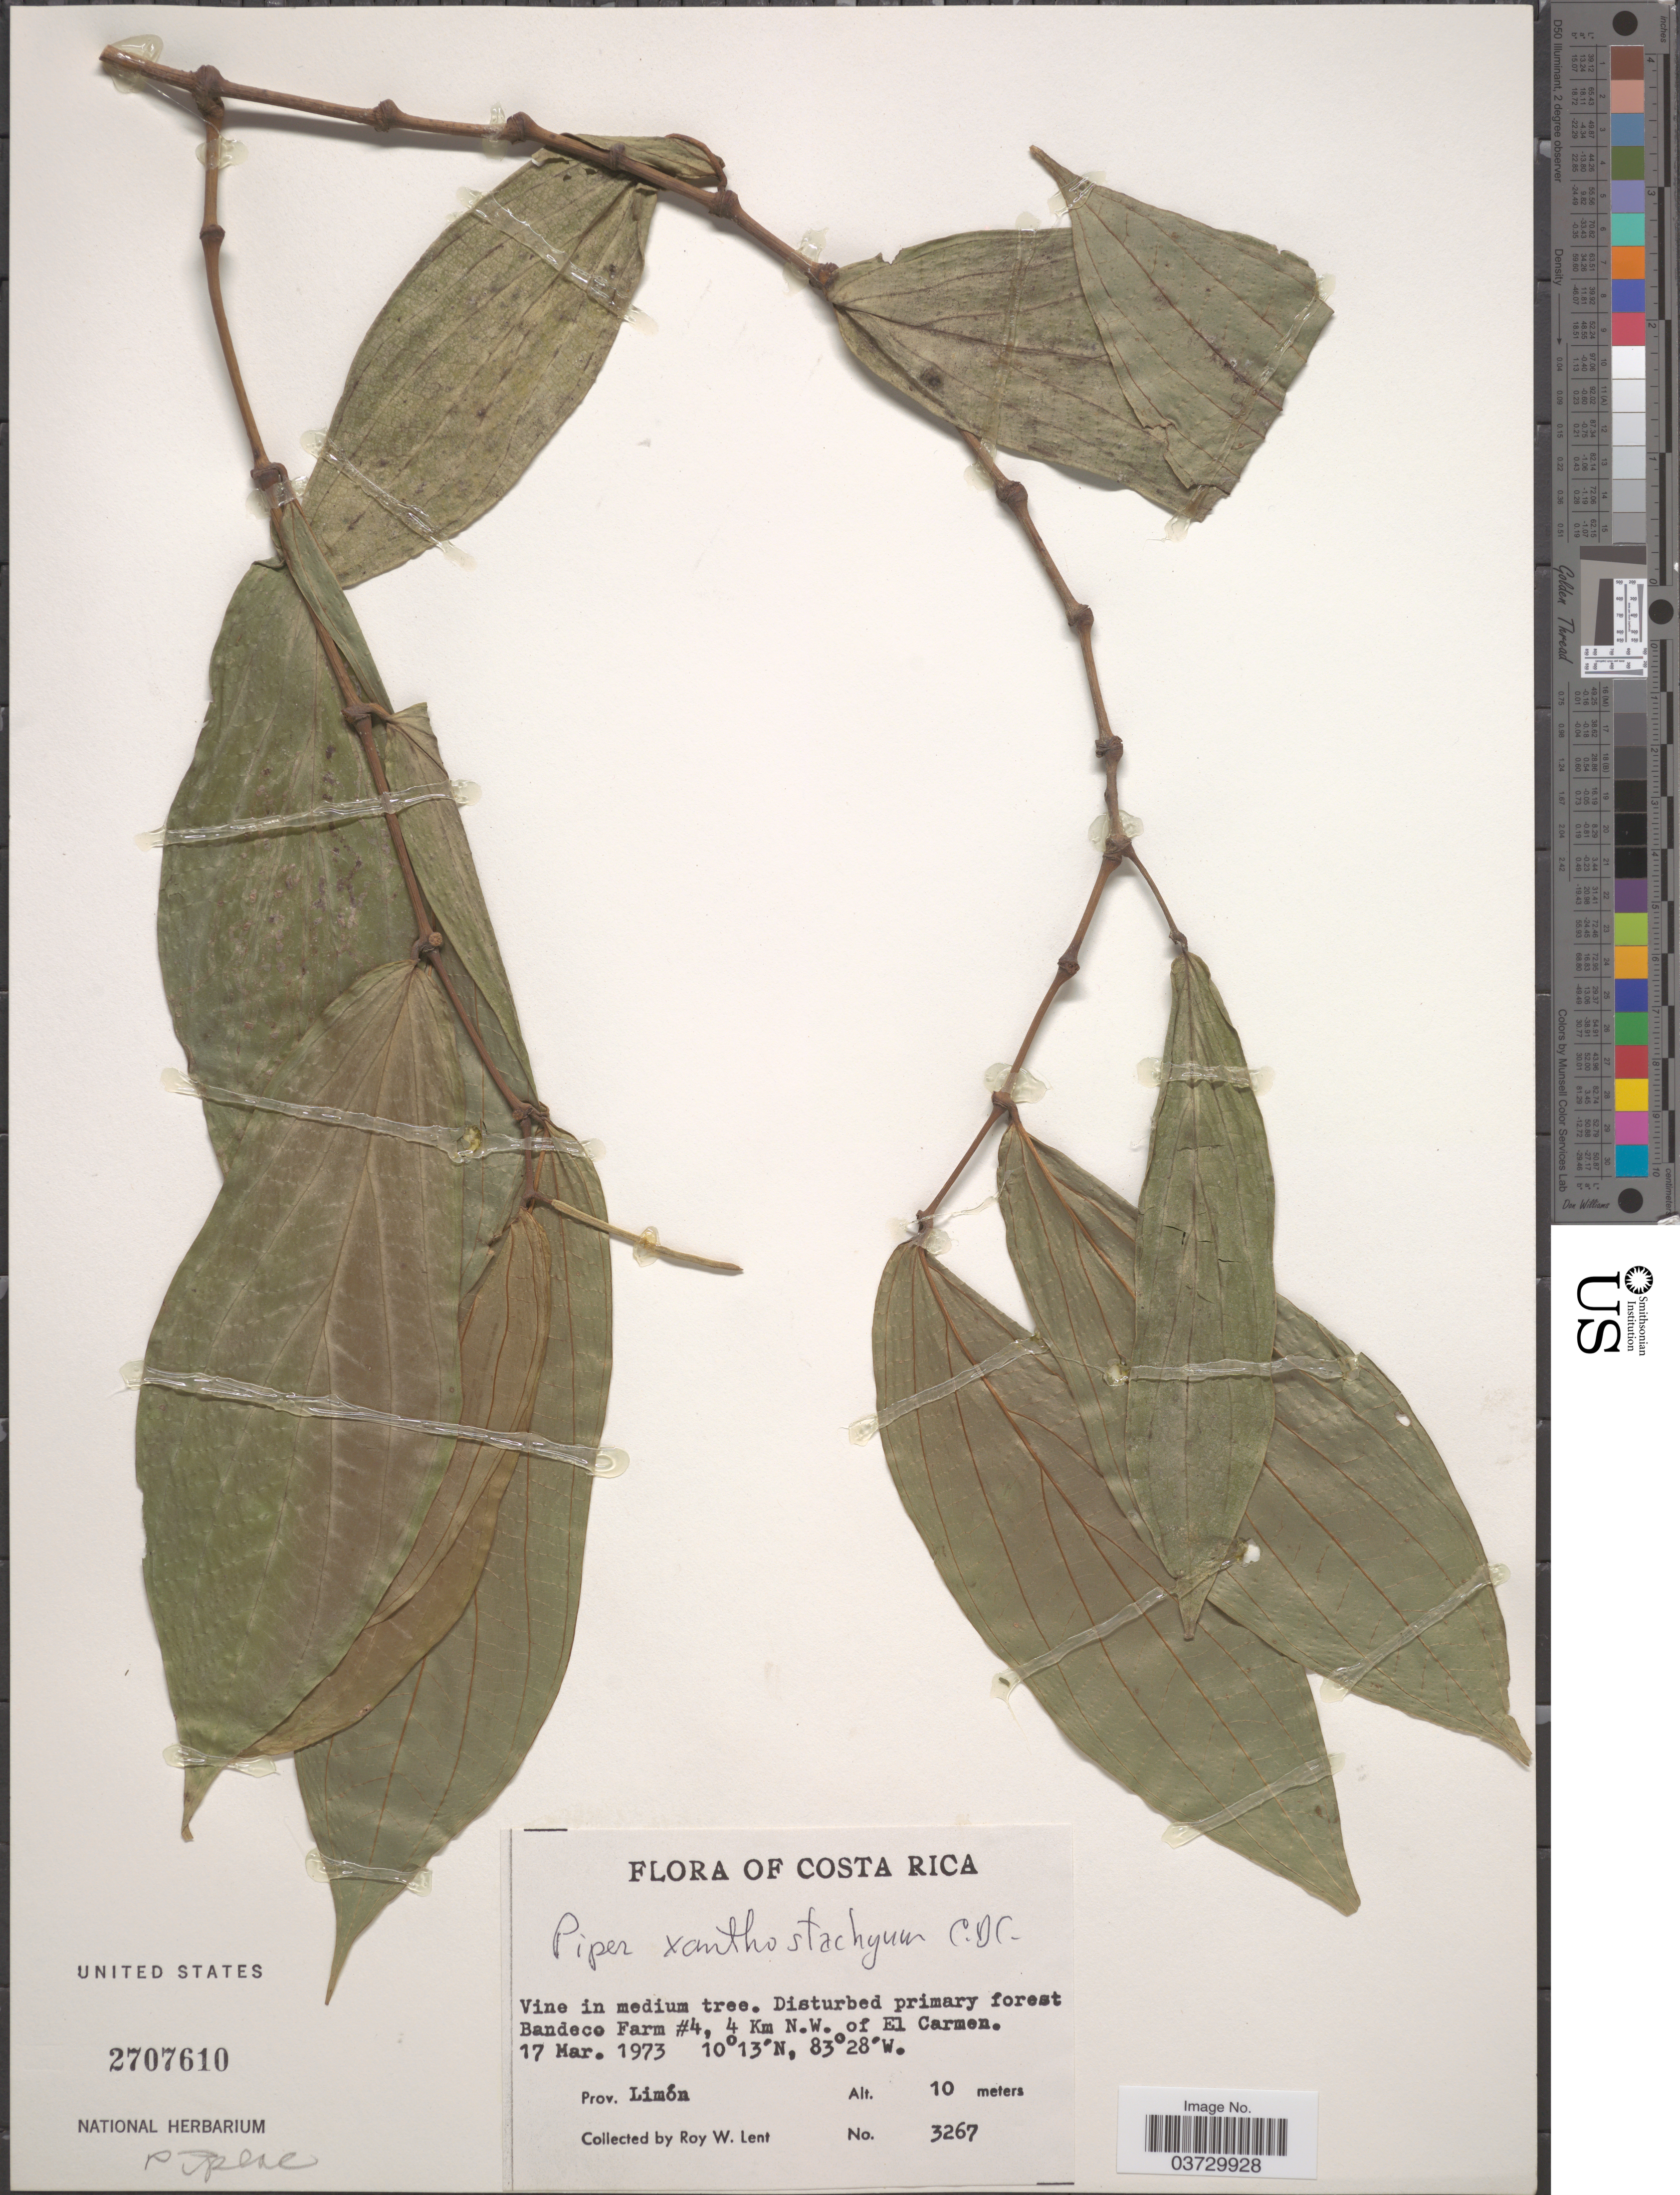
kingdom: Plantae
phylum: Tracheophyta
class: Magnoliopsida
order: Piperales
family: Piperaceae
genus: Piper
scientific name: Piper xanthostachyum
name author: C. DC. in Pittier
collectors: R. W. Lent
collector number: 3267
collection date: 1973-03-17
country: Costa Rica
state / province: Limón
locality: Bandeco Farm #4, 4 Km N.W. of El Carmen.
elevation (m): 10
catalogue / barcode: US 2707610